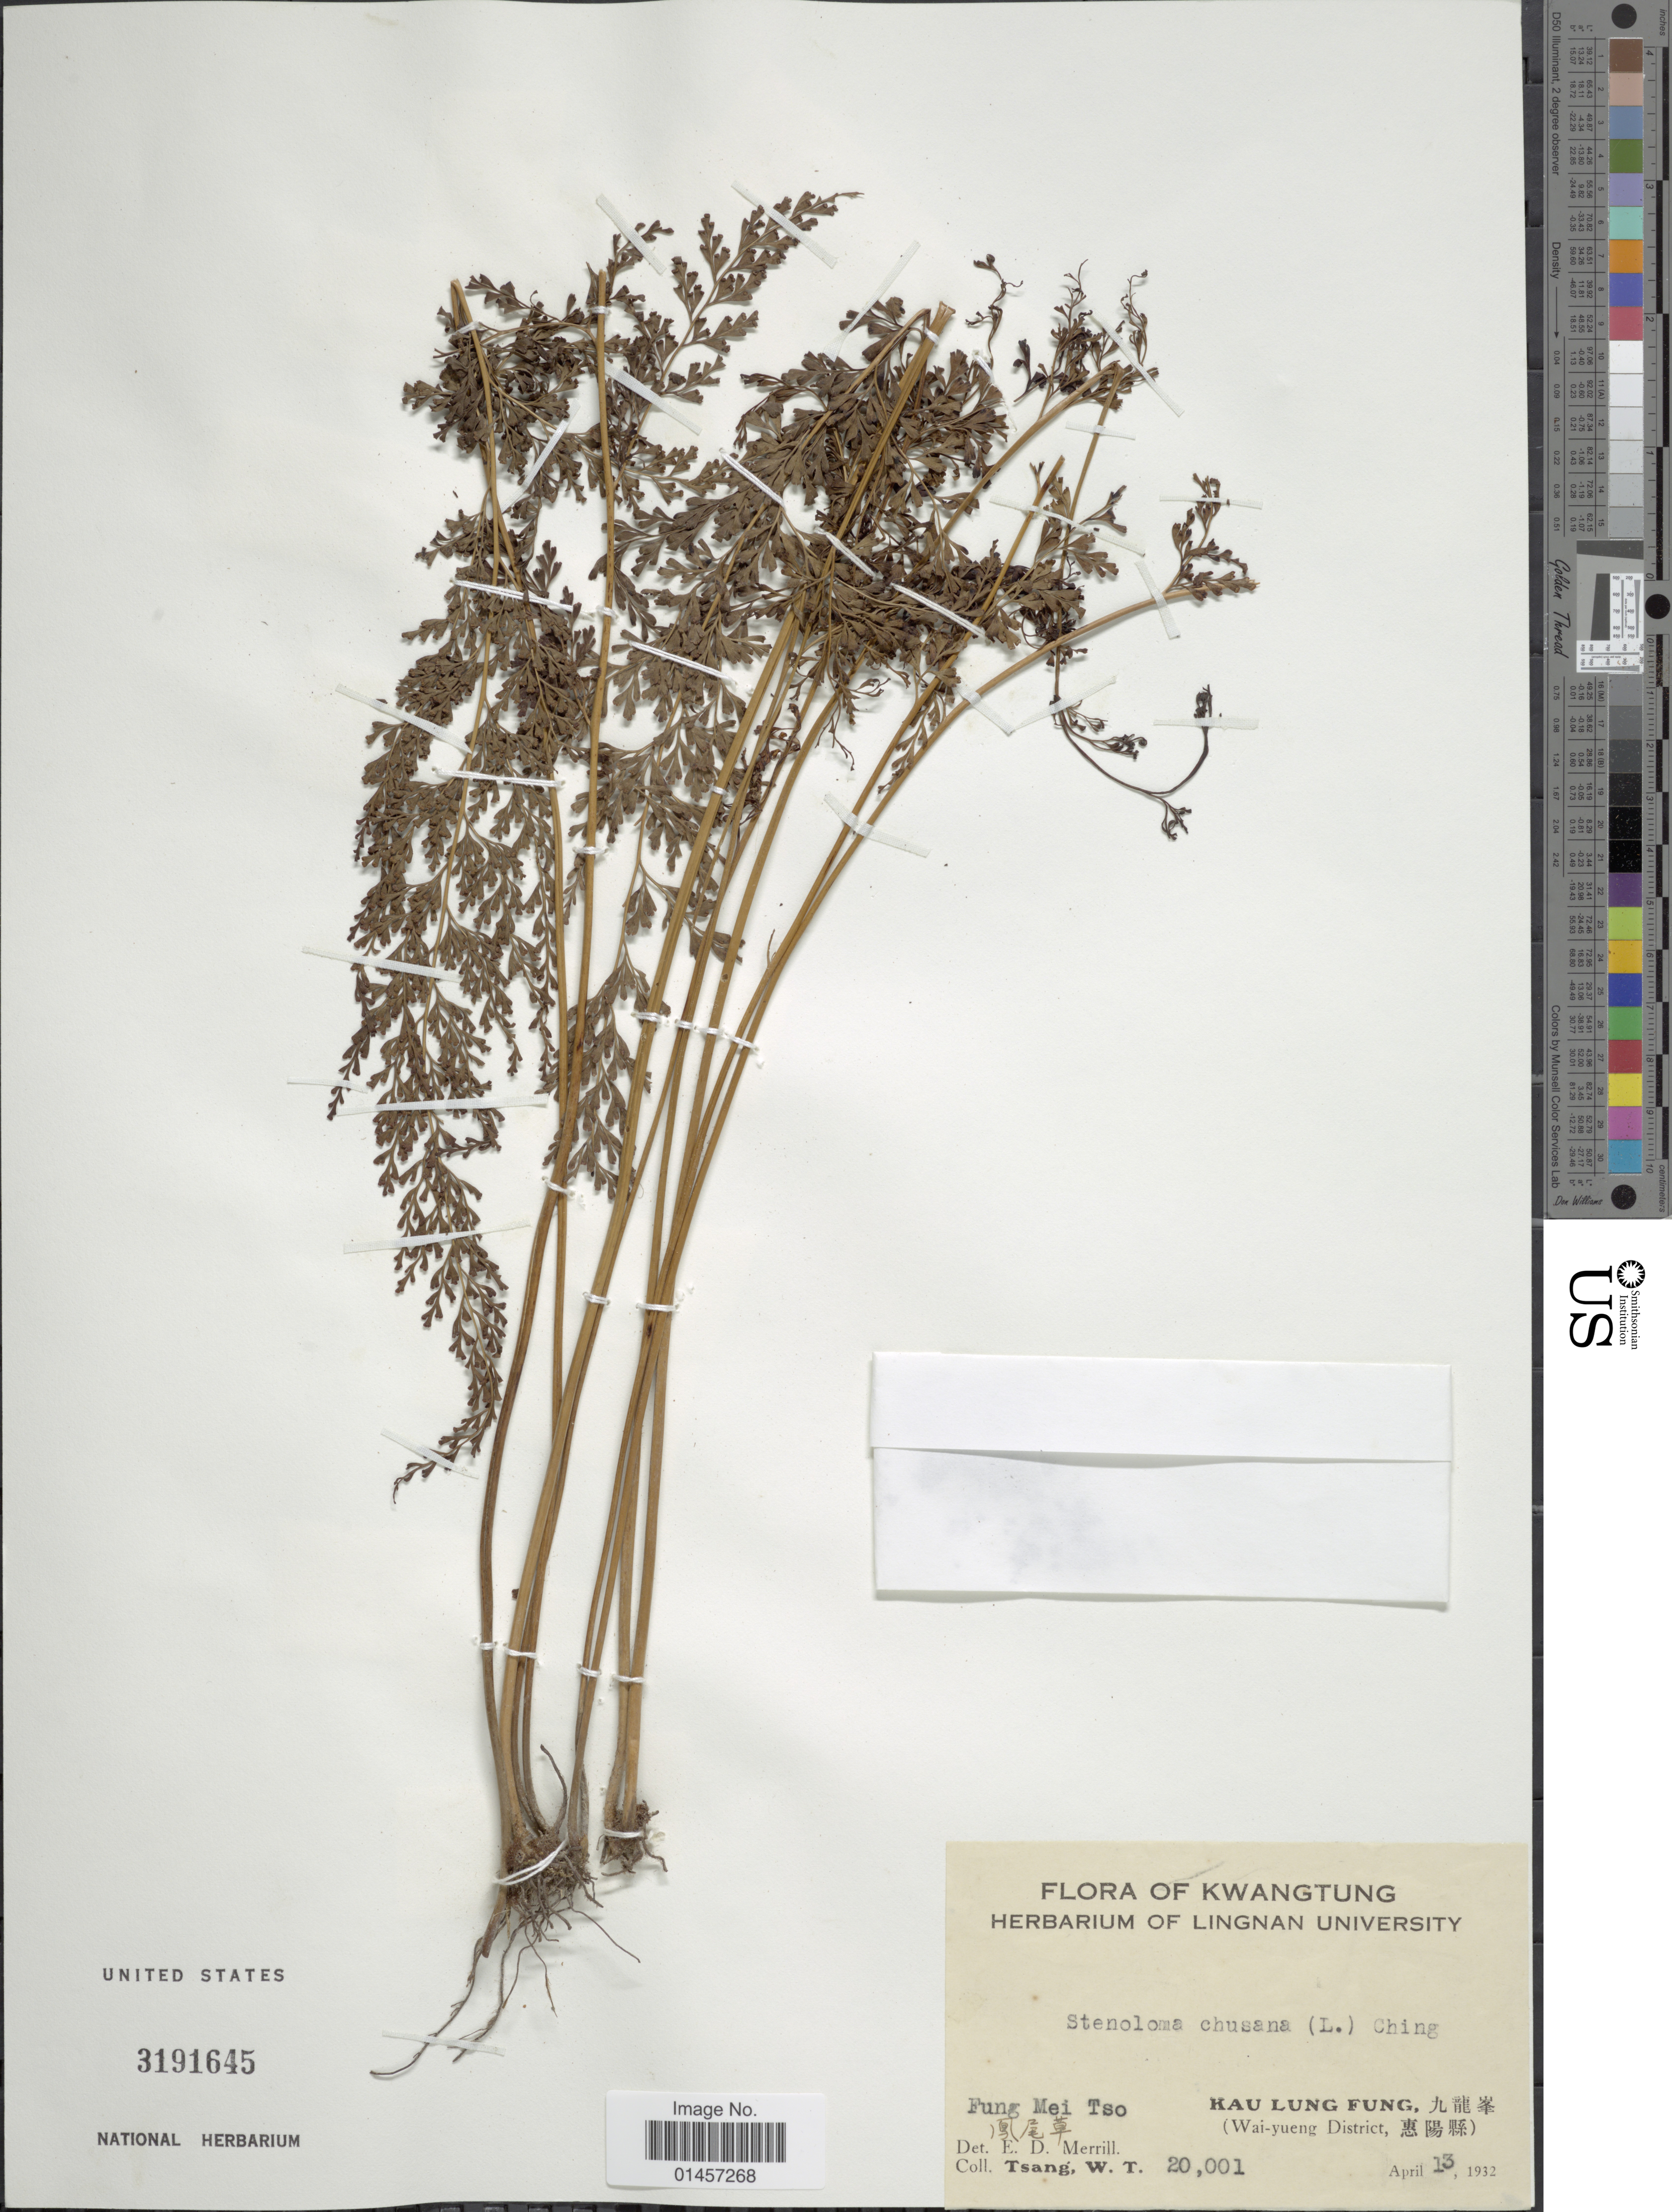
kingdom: Plantae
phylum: Tracheophyta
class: Polypodiopsida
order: Polypodiales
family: Lindsaeaceae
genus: Sphenomeris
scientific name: Sphenomeris chinensis var. chinensis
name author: (L.) Maxon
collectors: W. T. Tsang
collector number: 20001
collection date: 1932-04-13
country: China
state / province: Guangdong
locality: Kwangtung, Fung Mei Tso, Kau Lung Fung, Wai-yueng District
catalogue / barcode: US 3191645